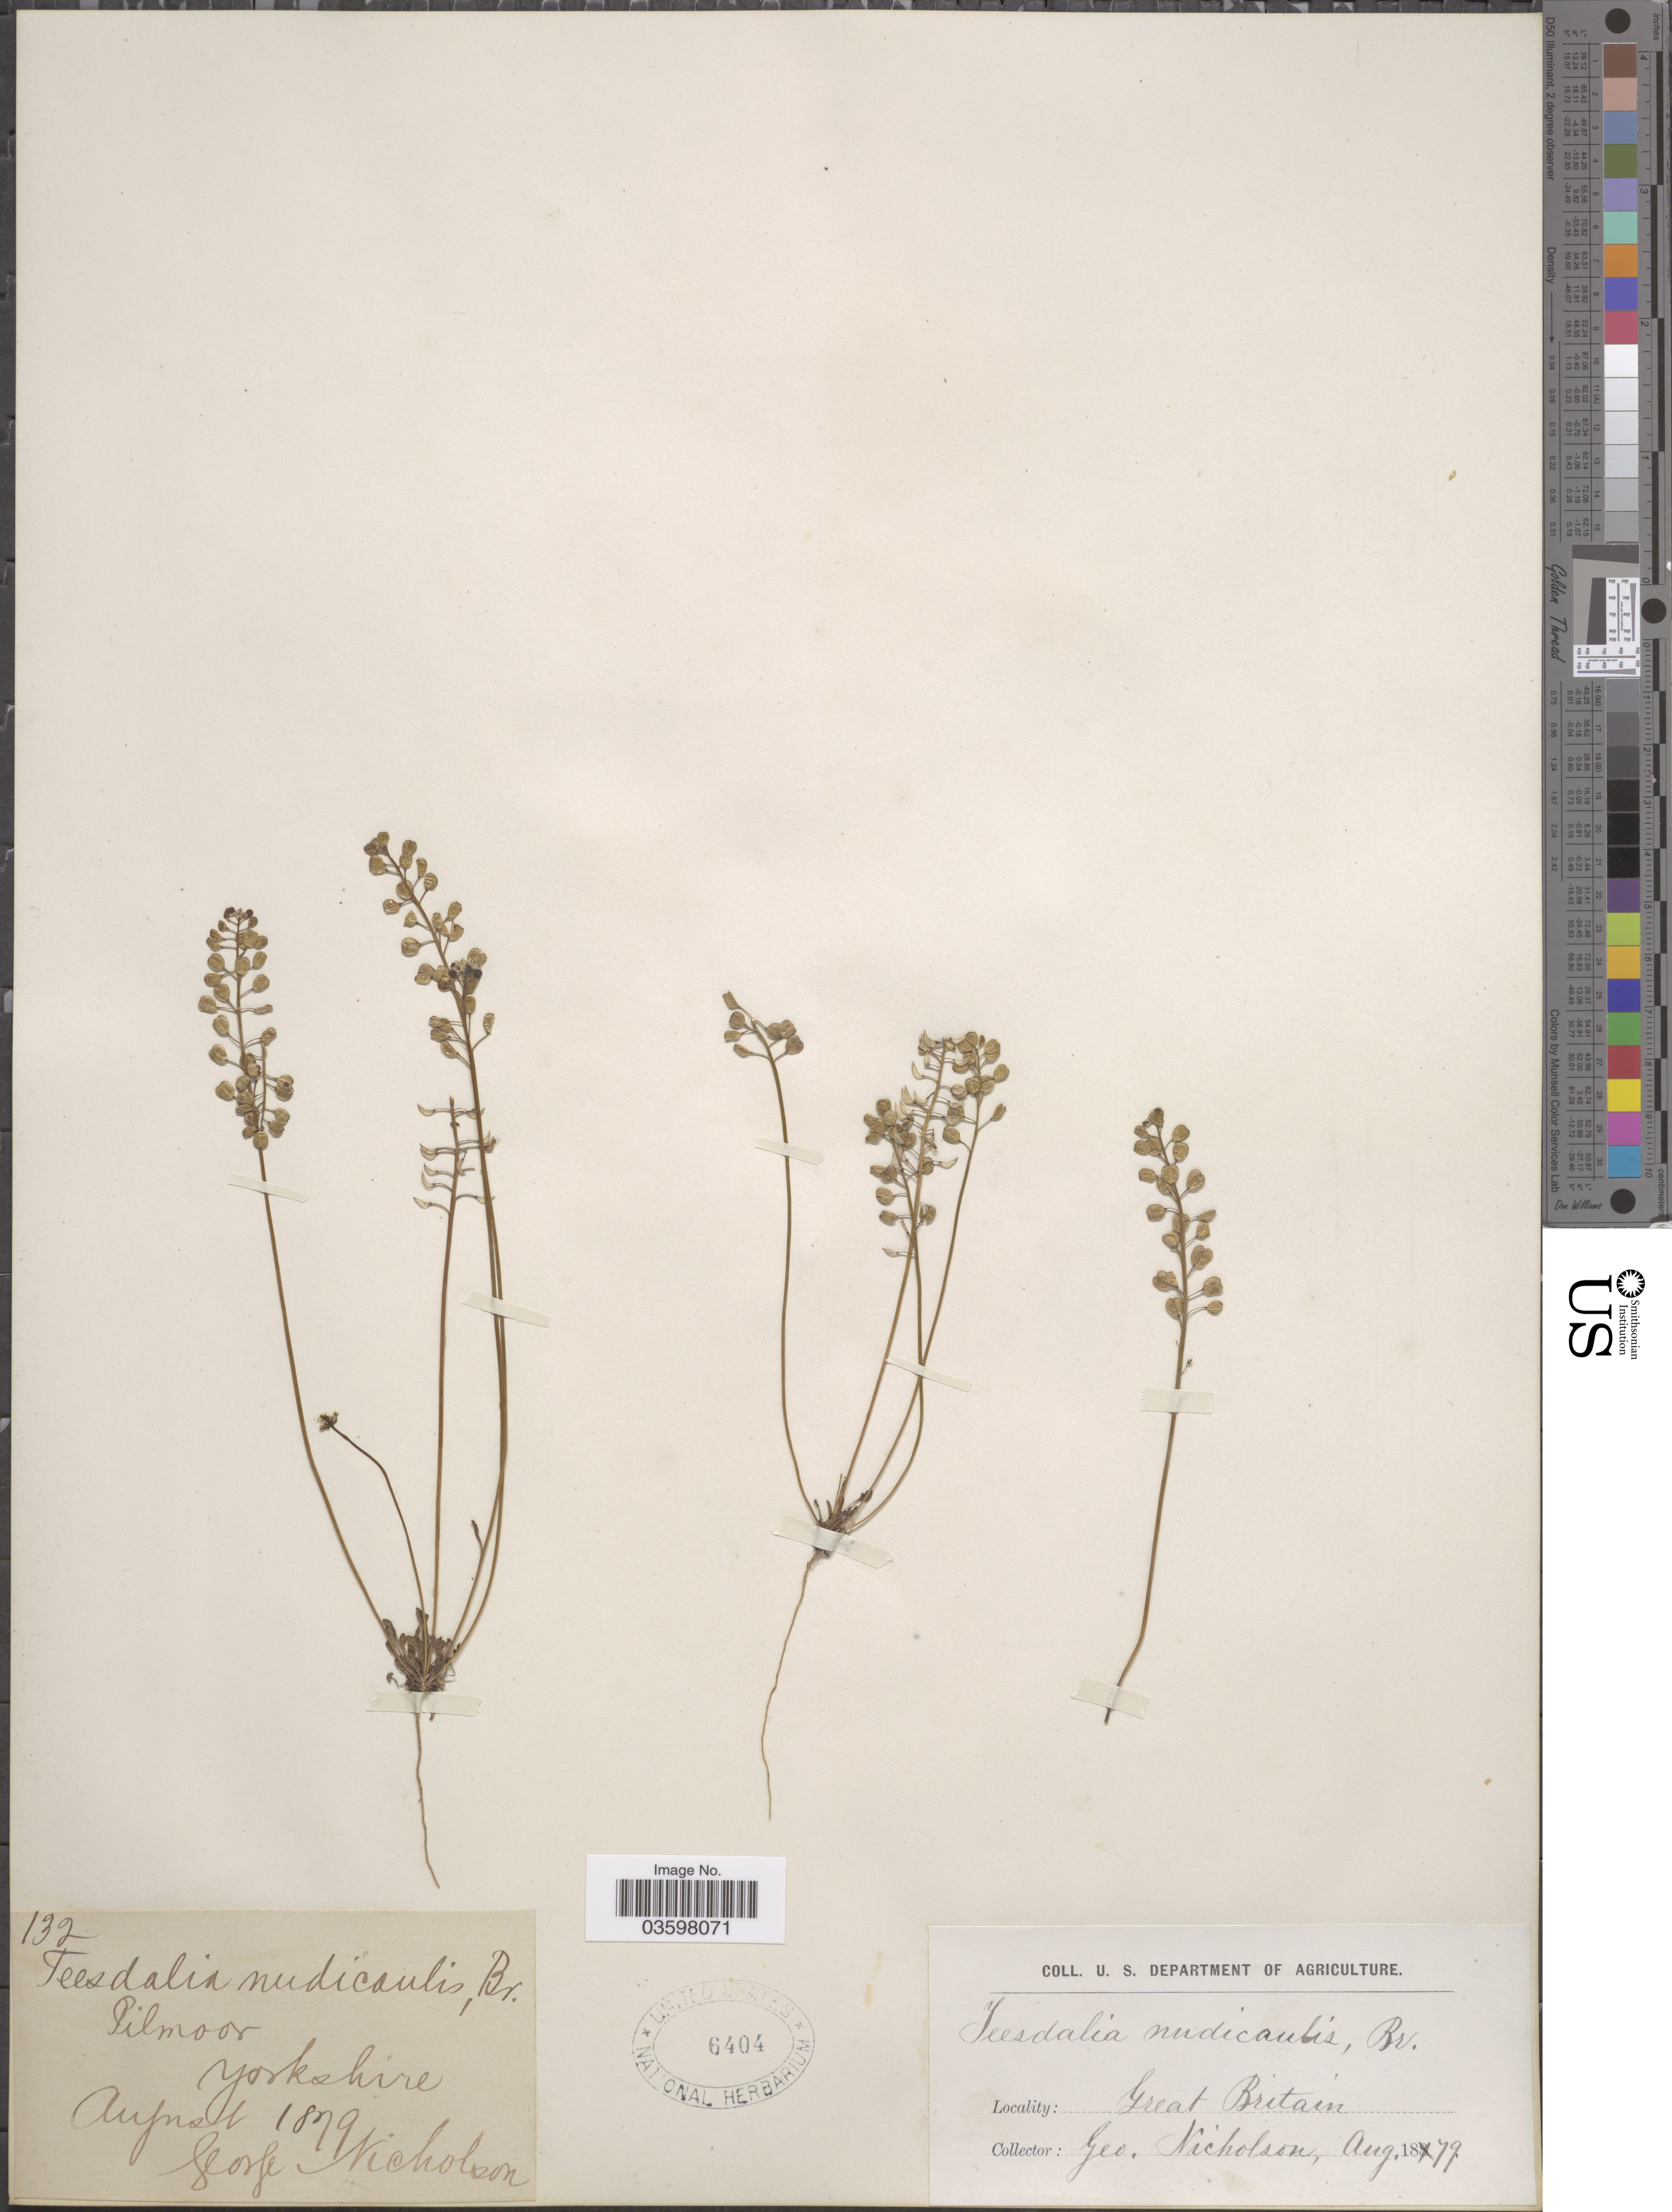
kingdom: Plantae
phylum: Tracheophyta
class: Magnoliopsida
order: Brassicales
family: Brassicaceae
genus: Teesdalia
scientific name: Teesdalia nudicaulis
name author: (L.) W.T. Aiton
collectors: G. Nicholson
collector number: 132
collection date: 1879-08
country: United Kingdom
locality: Pilmoor Yorkshire. Great Britain.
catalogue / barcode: US 6404